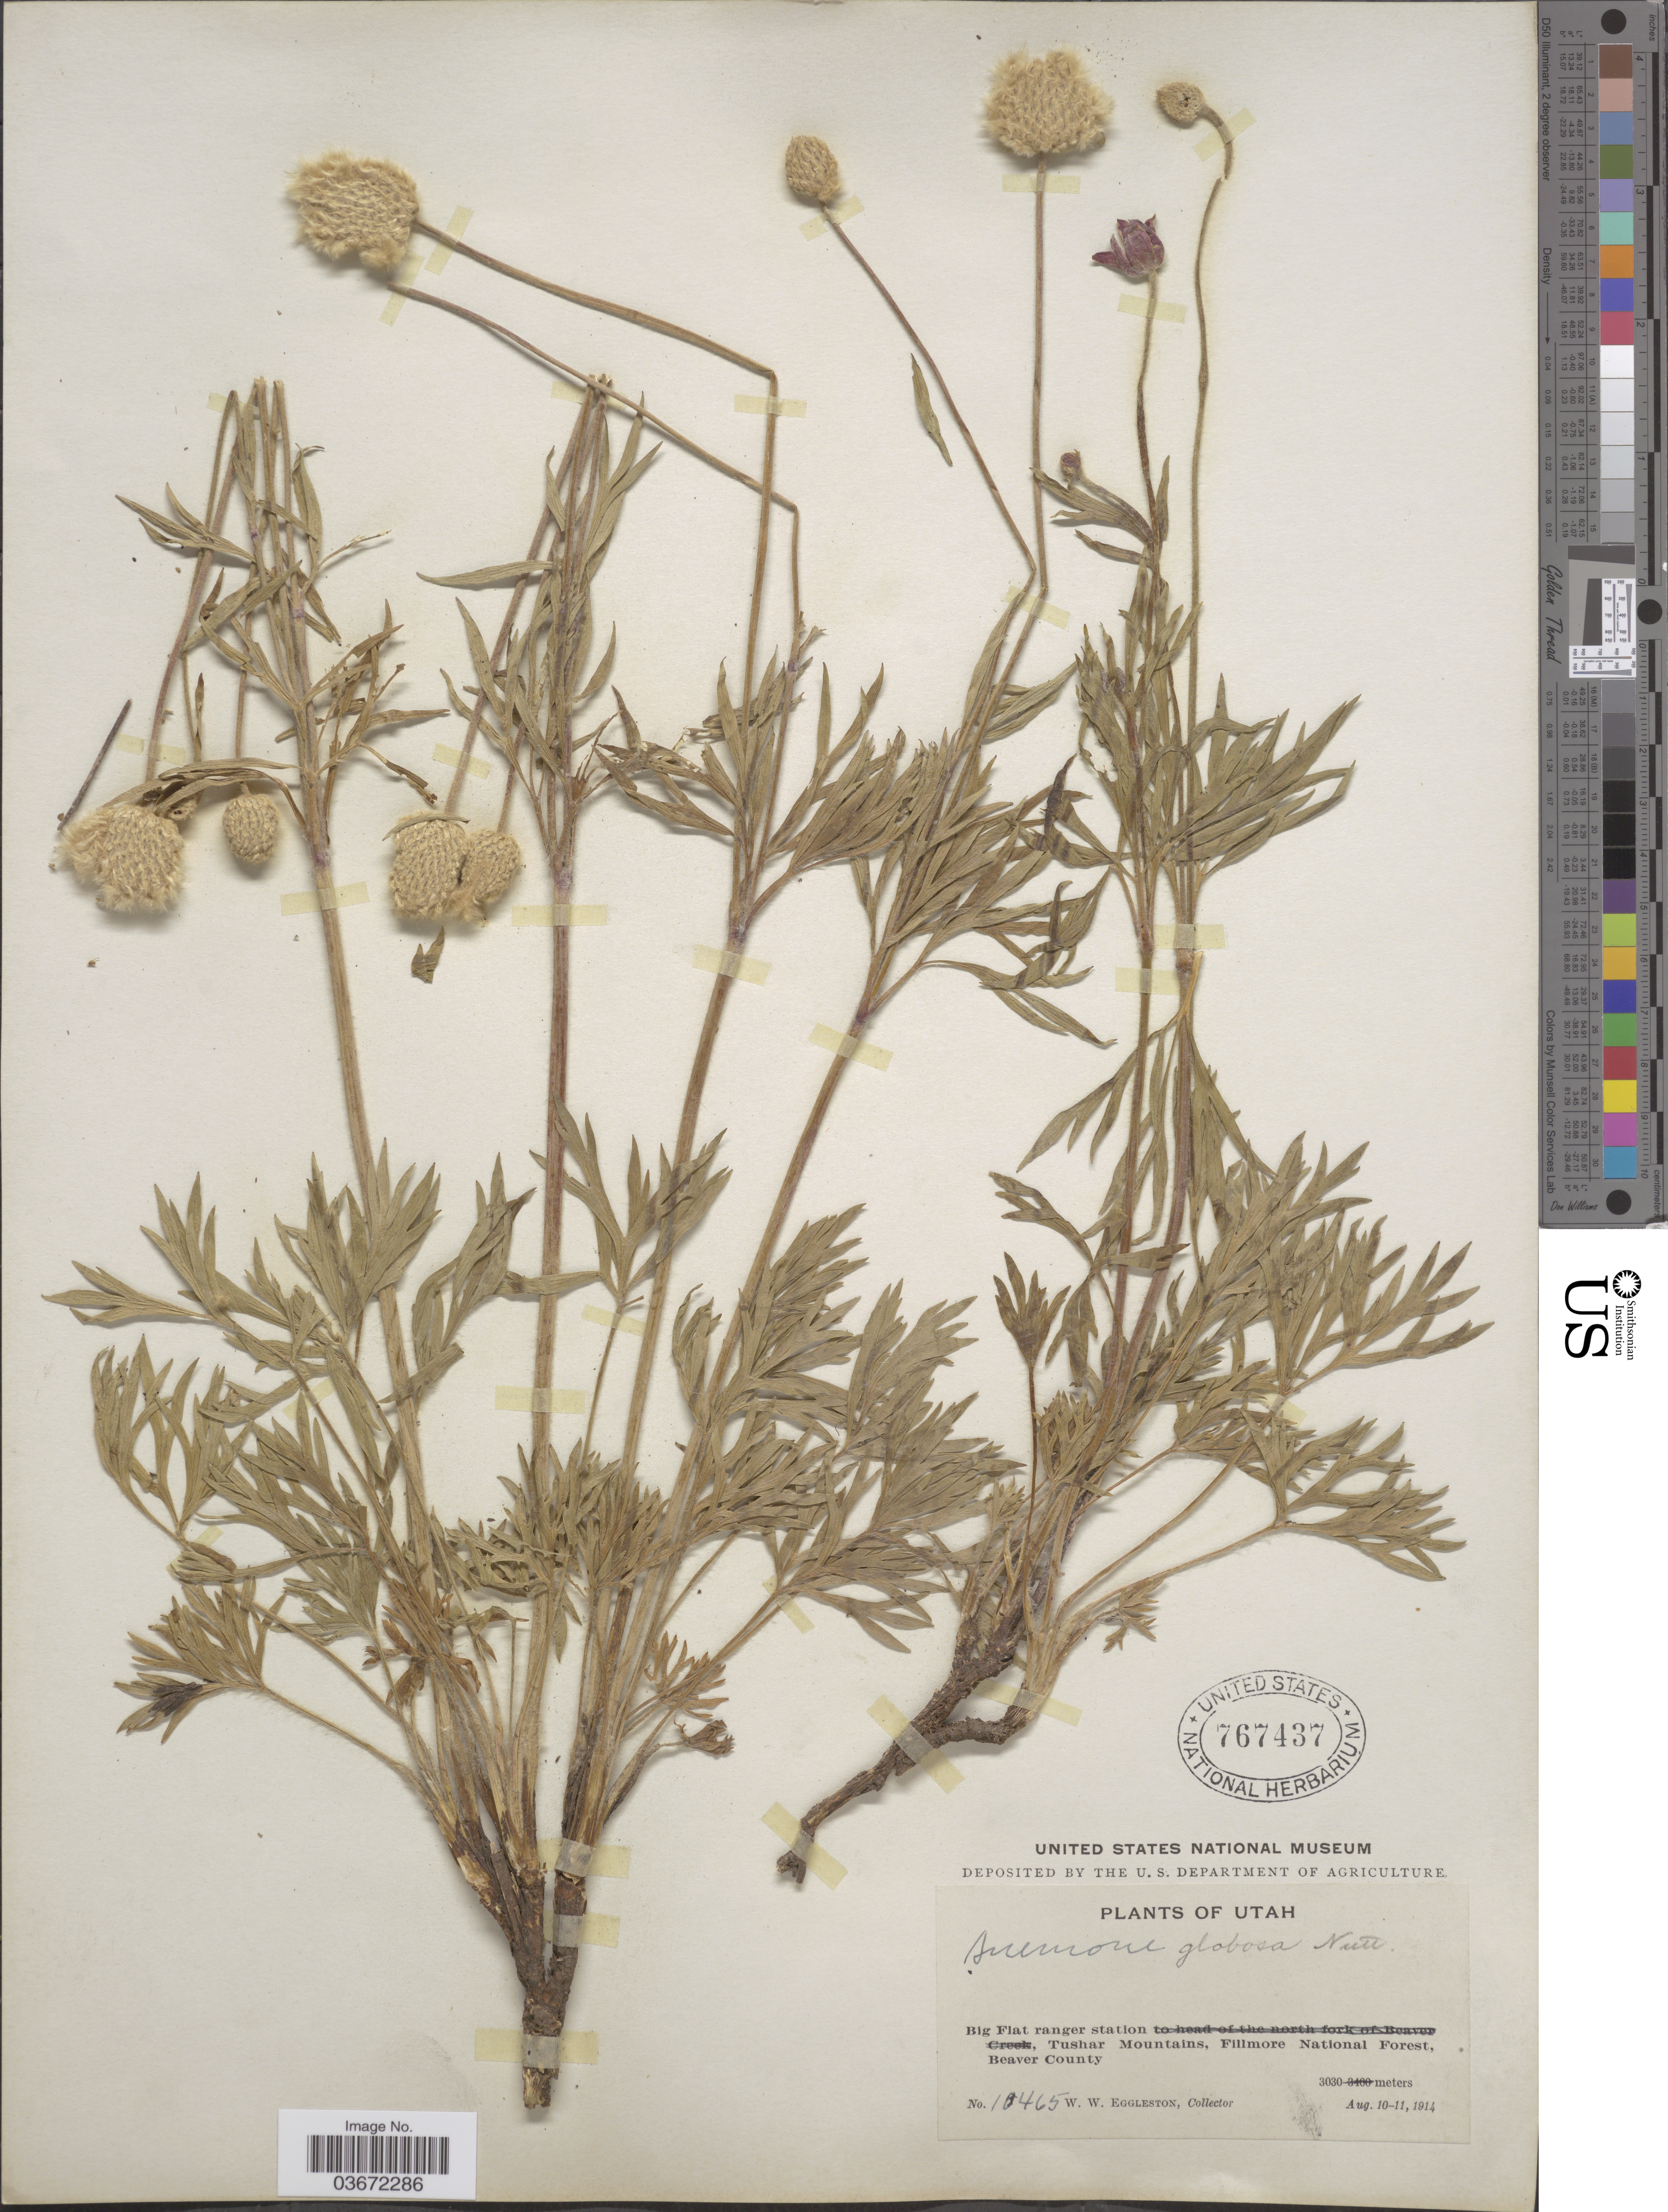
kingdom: Plantae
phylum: Tracheophyta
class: Magnoliopsida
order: Ranunculales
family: Ranunculaceae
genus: Anemone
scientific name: Anemone globosa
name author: (Torr. & A. Gray) Nutt. ex A. Heller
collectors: W. W. Eggleston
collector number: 10465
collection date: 1914-08-10/1914-08-11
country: United States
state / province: Utah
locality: Big Flat ranger station, Tushar Mountains, Fillmore National Forest, Beaver County.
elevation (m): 3030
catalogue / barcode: US 767437